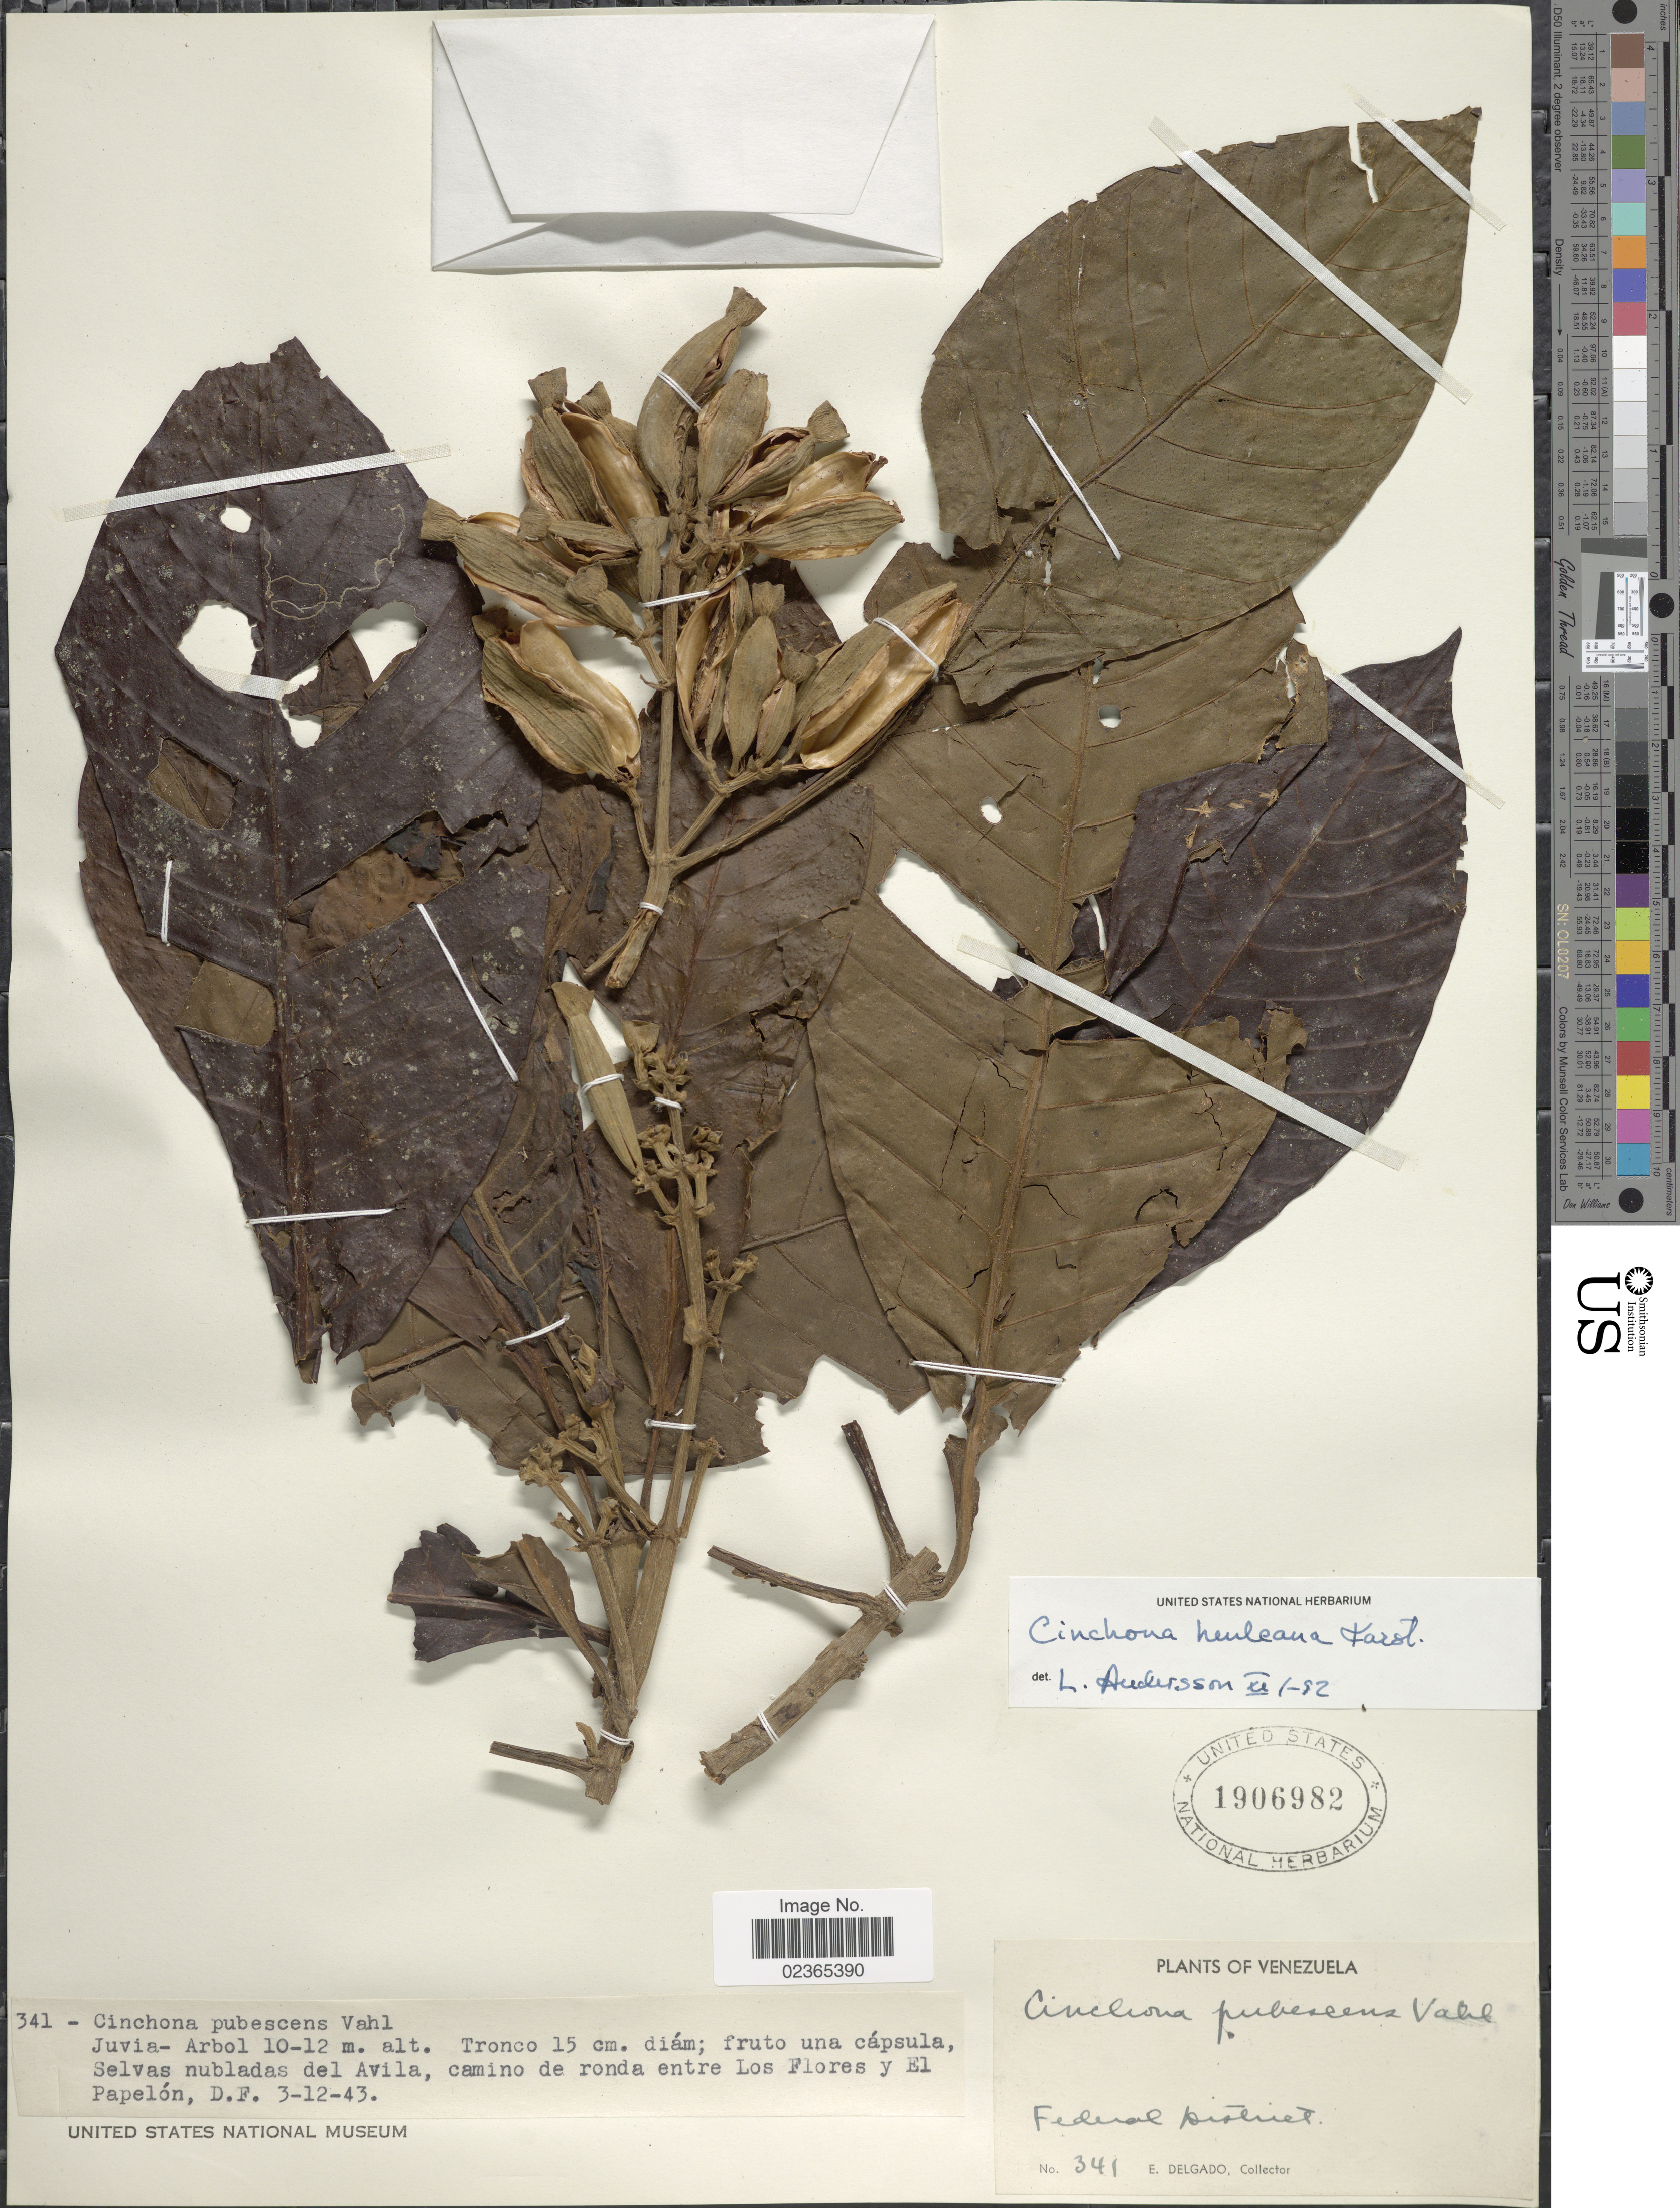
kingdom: Plantae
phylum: Tracheophyta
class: Magnoliopsida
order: Gentianales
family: Rubiaceae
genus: Ladenbergia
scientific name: Ladenbergia muzonensis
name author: (Goudot) Standl.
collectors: E. Delgado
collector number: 341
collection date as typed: Transcribed d/m/y: 3/12/43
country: Venezuela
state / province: Miranda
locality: Federal District, fruto una capsula, Selvas nubladas del Avila, camino de ronda entre Los Flores y El Papelon, D.F.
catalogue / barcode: US 1906982